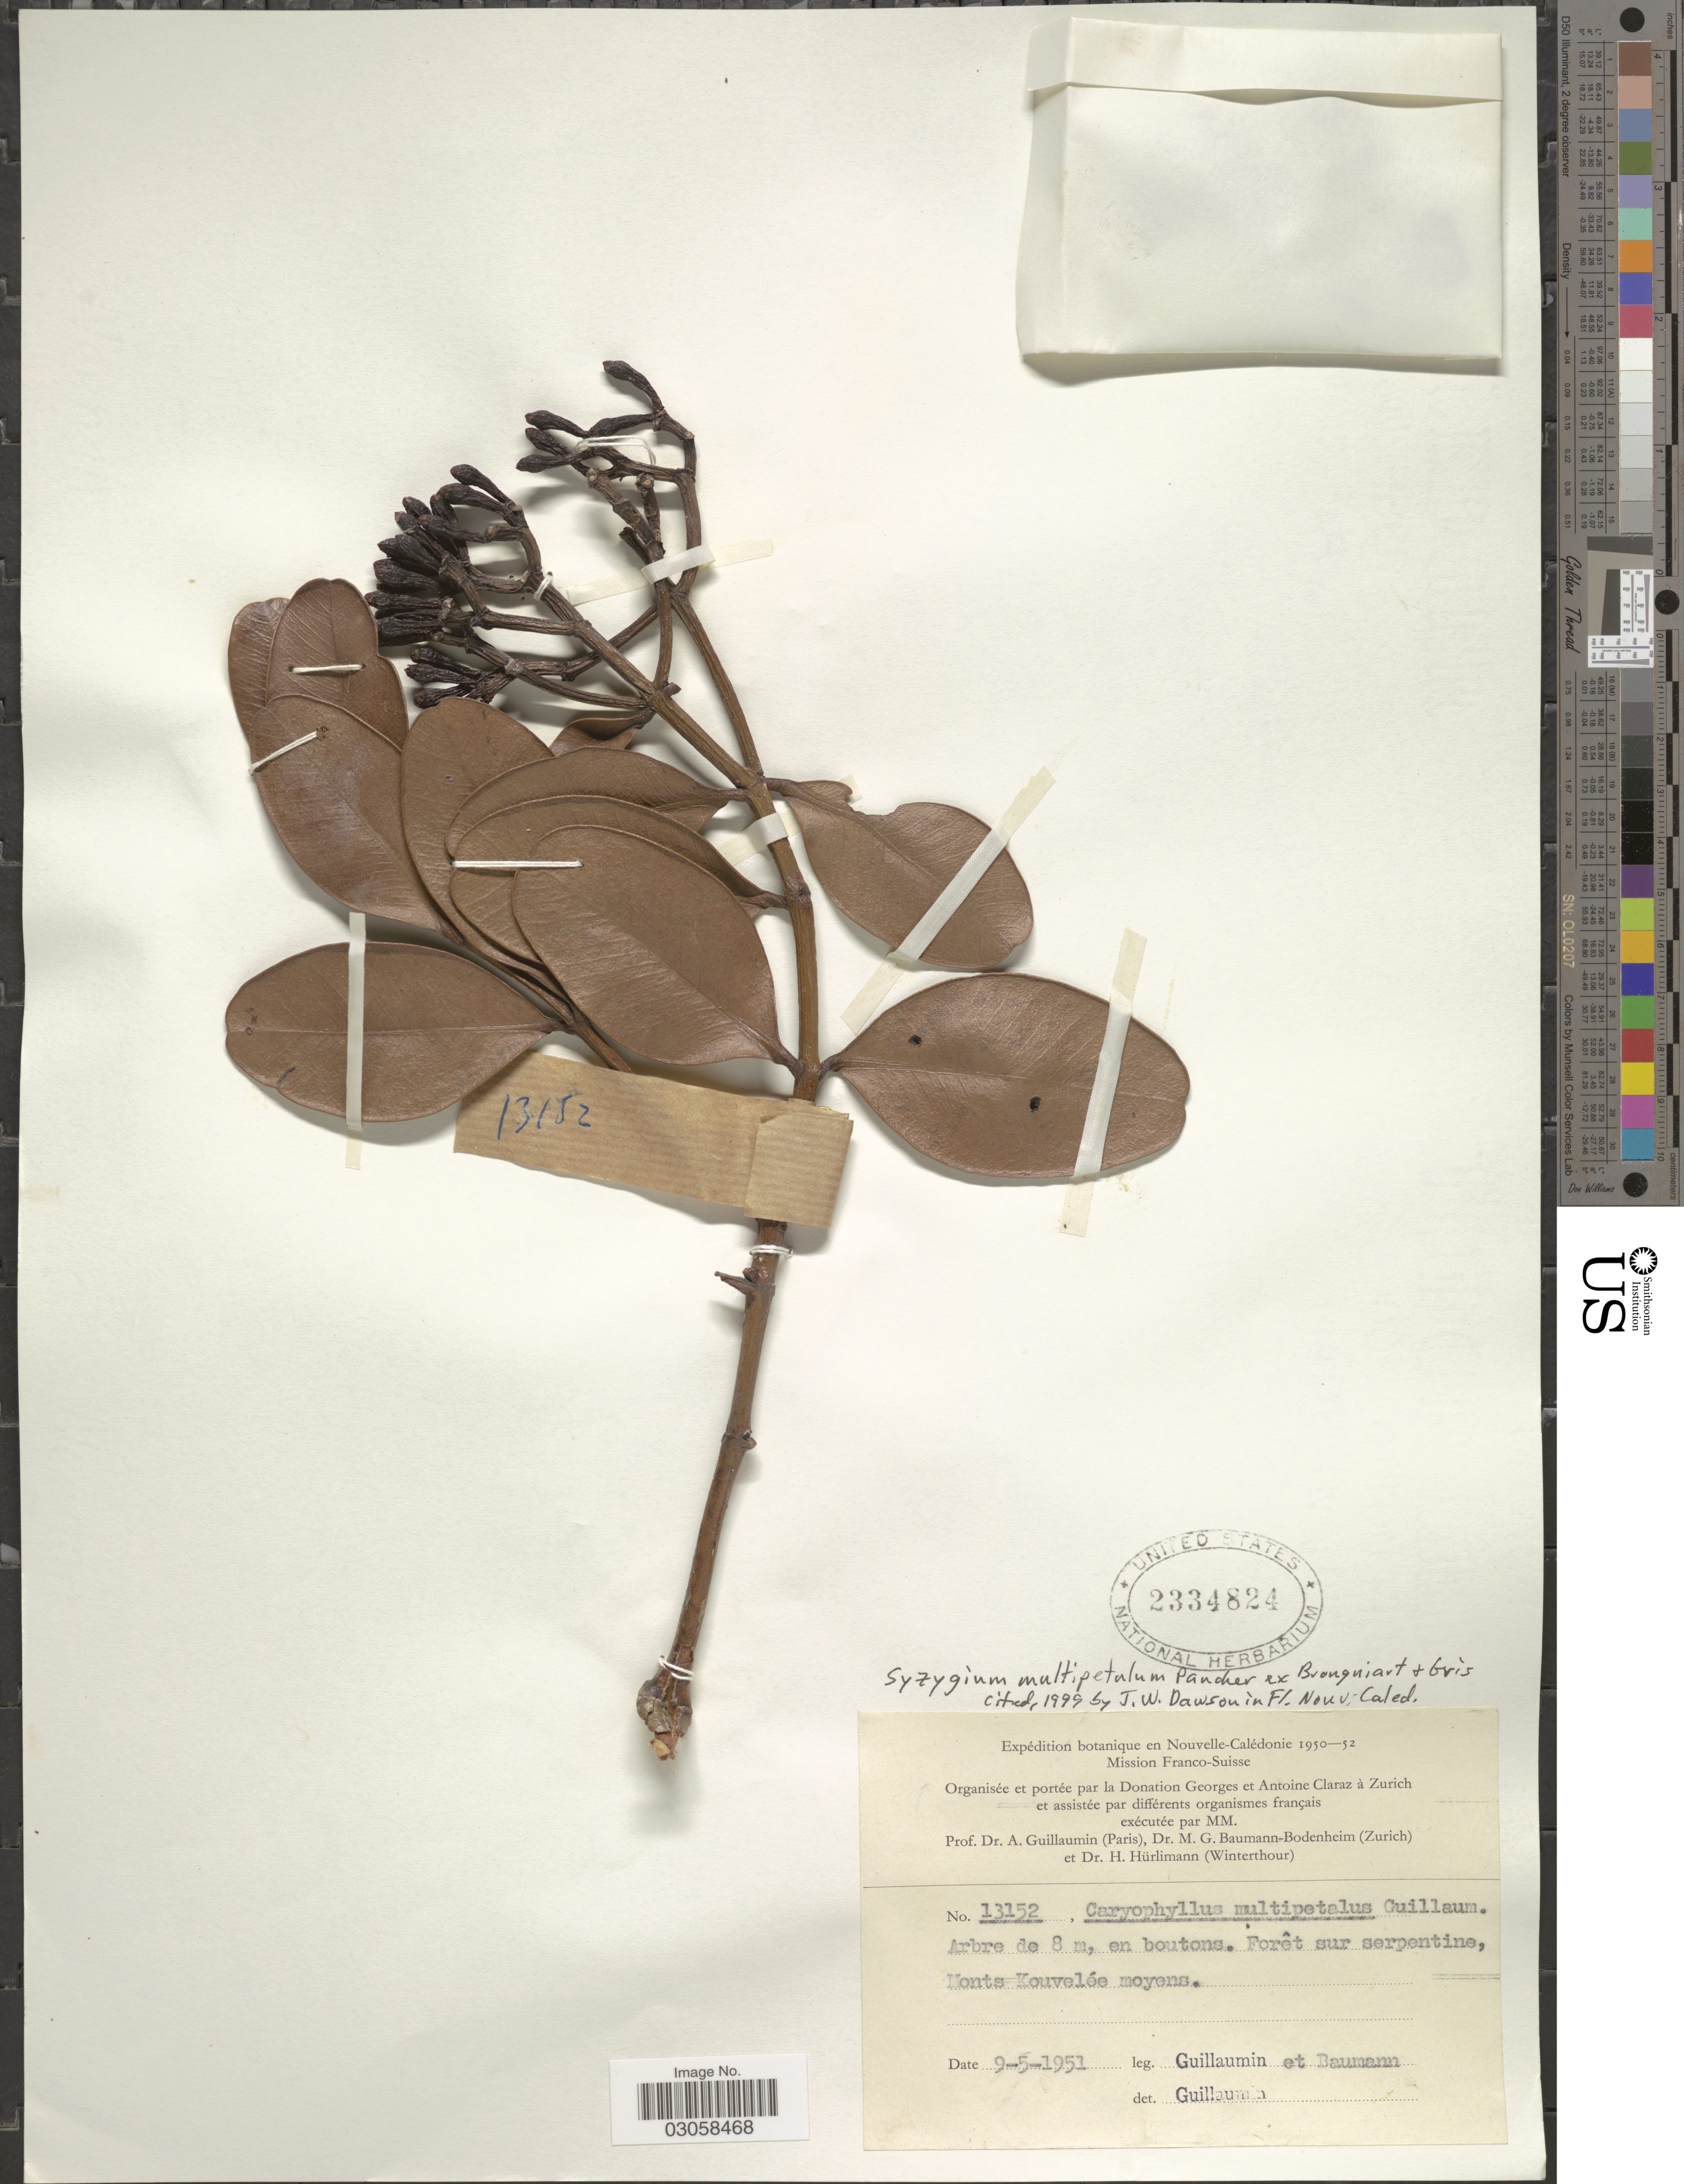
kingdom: Plantae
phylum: Tracheophyta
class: Magnoliopsida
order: Myrtales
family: Myrtaceae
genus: Syzygium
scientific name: Syzygium multipetalum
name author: Pancher ex Brongn. & Gris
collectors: A. Guillaumin & M. G. Baumann-Bodenheim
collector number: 13152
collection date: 1951-05-09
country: New Caledonia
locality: Nouvelle-Calédonie. Forêt sur serpentine, Monts Kouvelée moyens.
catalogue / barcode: US 2334824